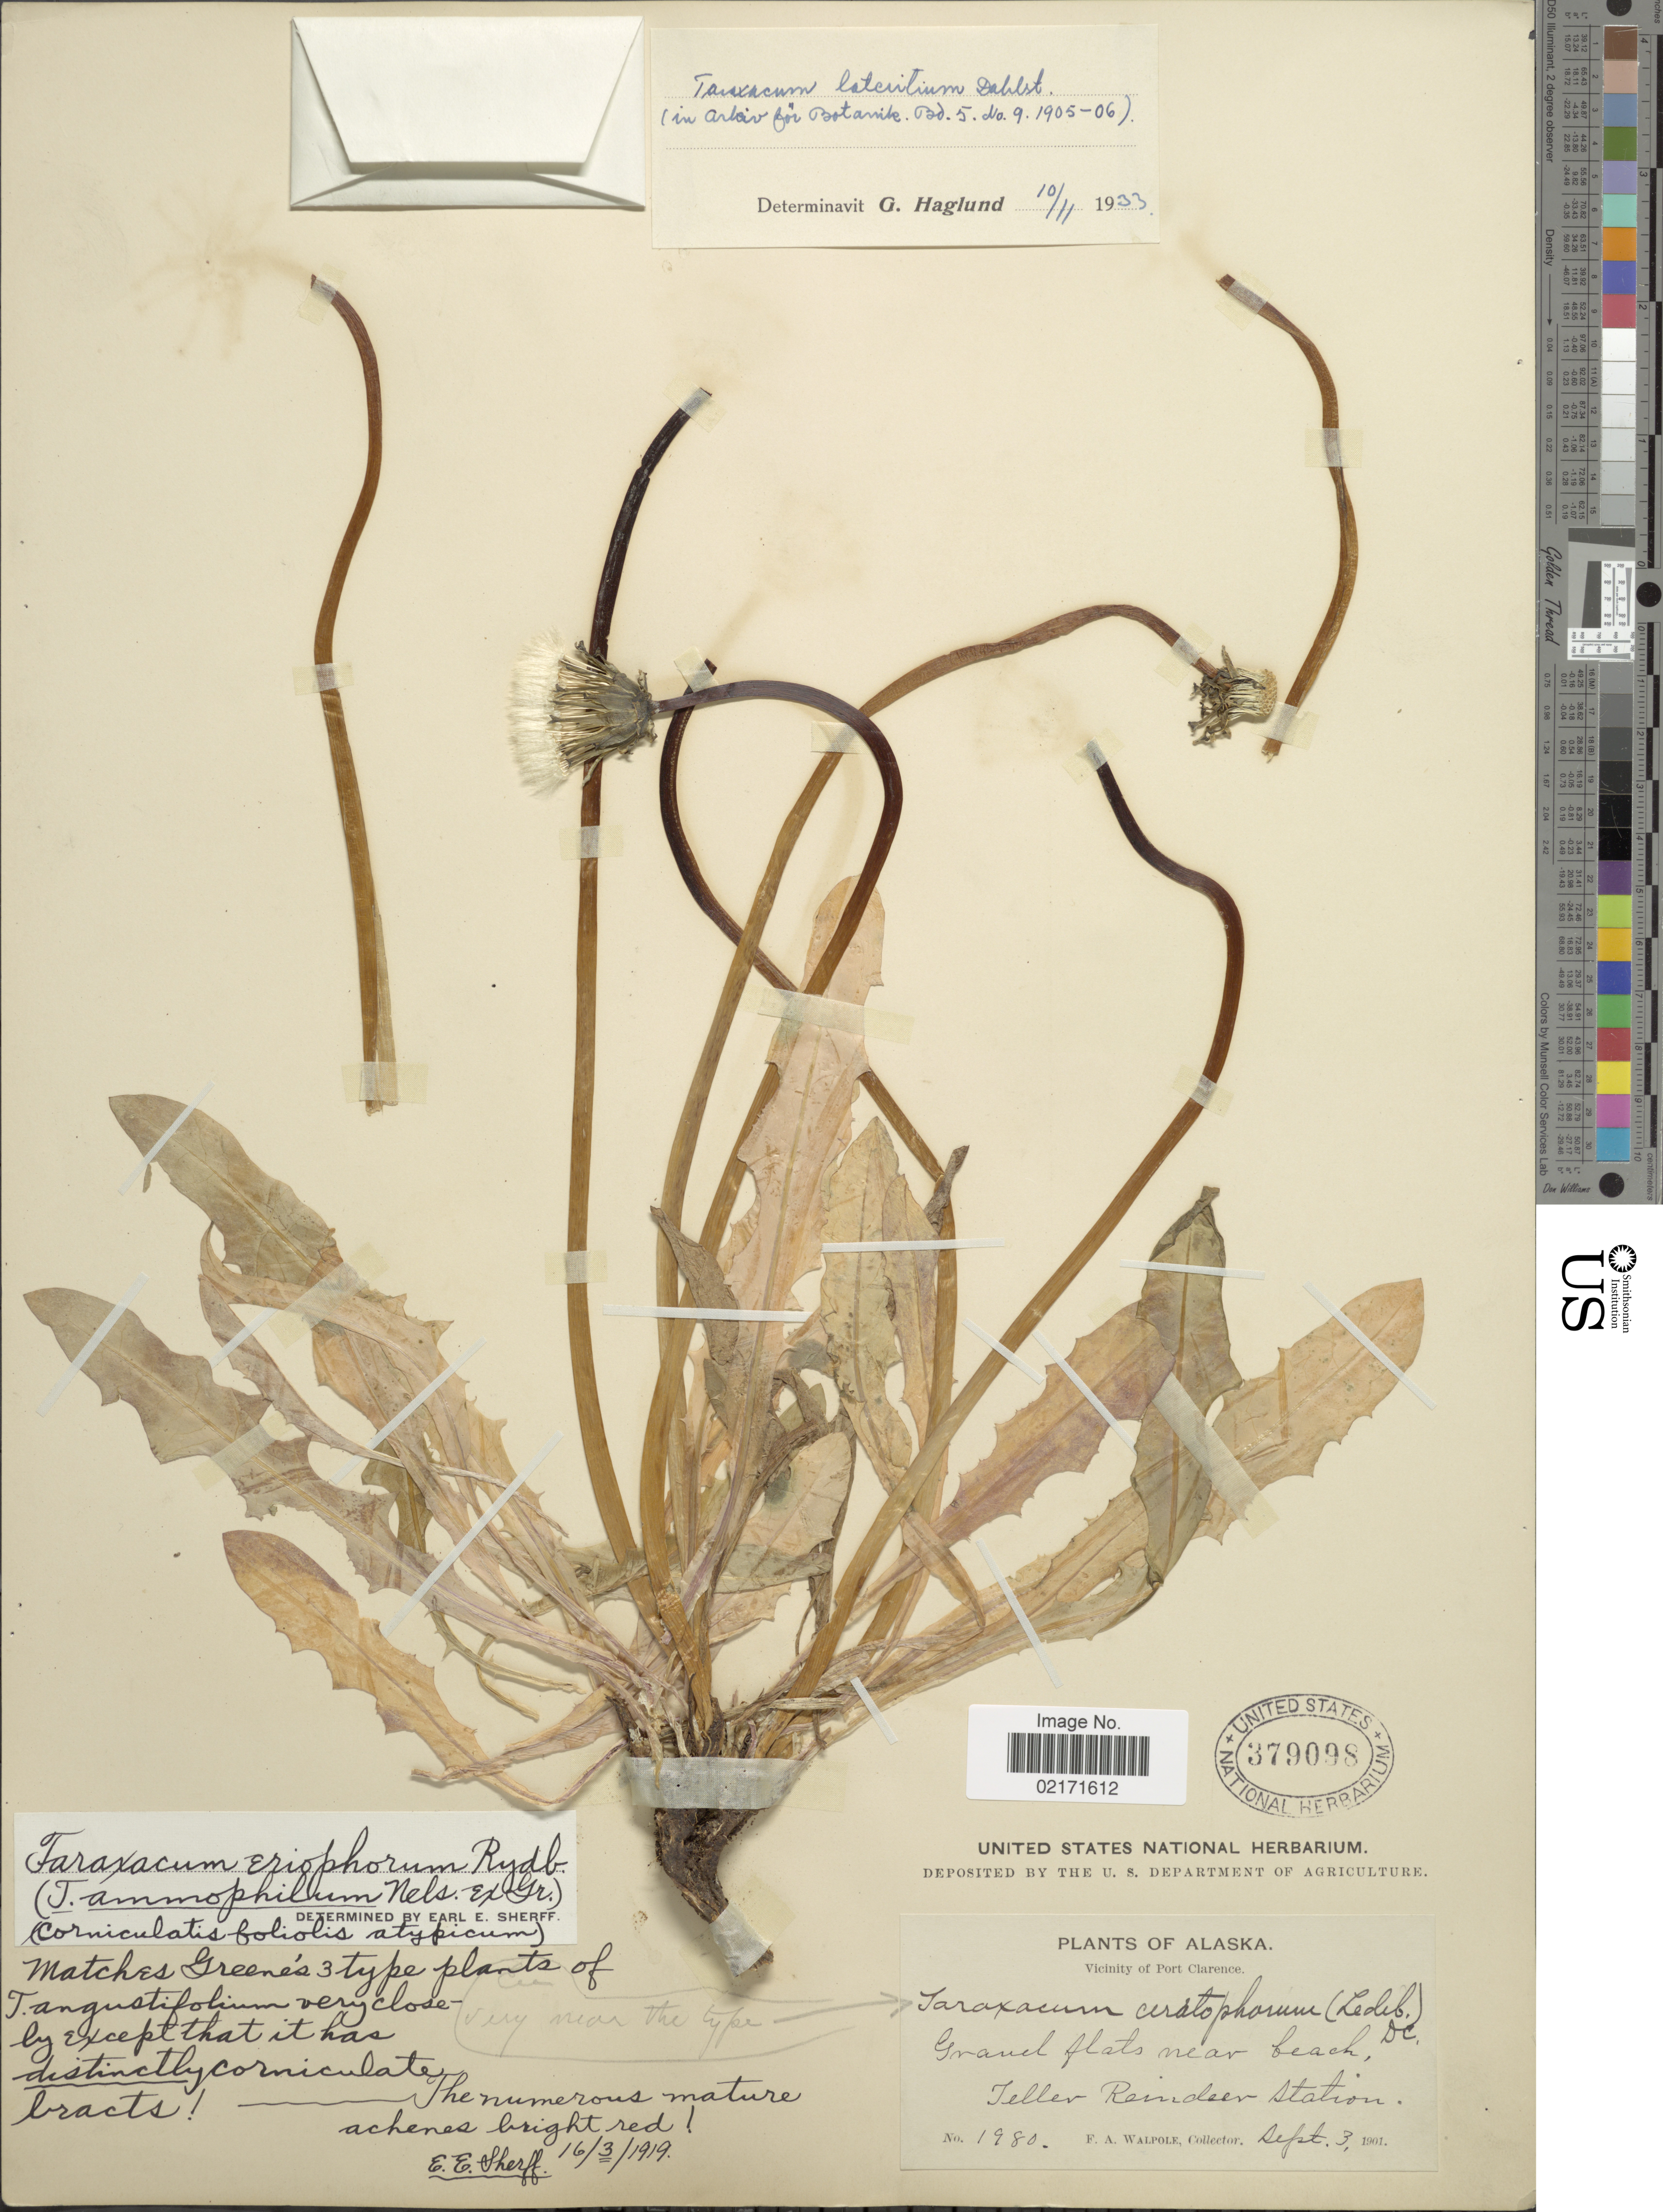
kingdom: Plantae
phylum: Tracheophyta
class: Magnoliopsida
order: Asterales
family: Asteraceae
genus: Taraxacum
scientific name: Taraxacum ceratophorum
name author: (Ledeb.) DC.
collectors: F. Walpole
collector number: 1980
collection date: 1901-09-03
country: United States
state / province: Alaska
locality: Vicinity of Port Clarence. Grand flats near beach Teller Raindeer Station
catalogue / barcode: US 379098